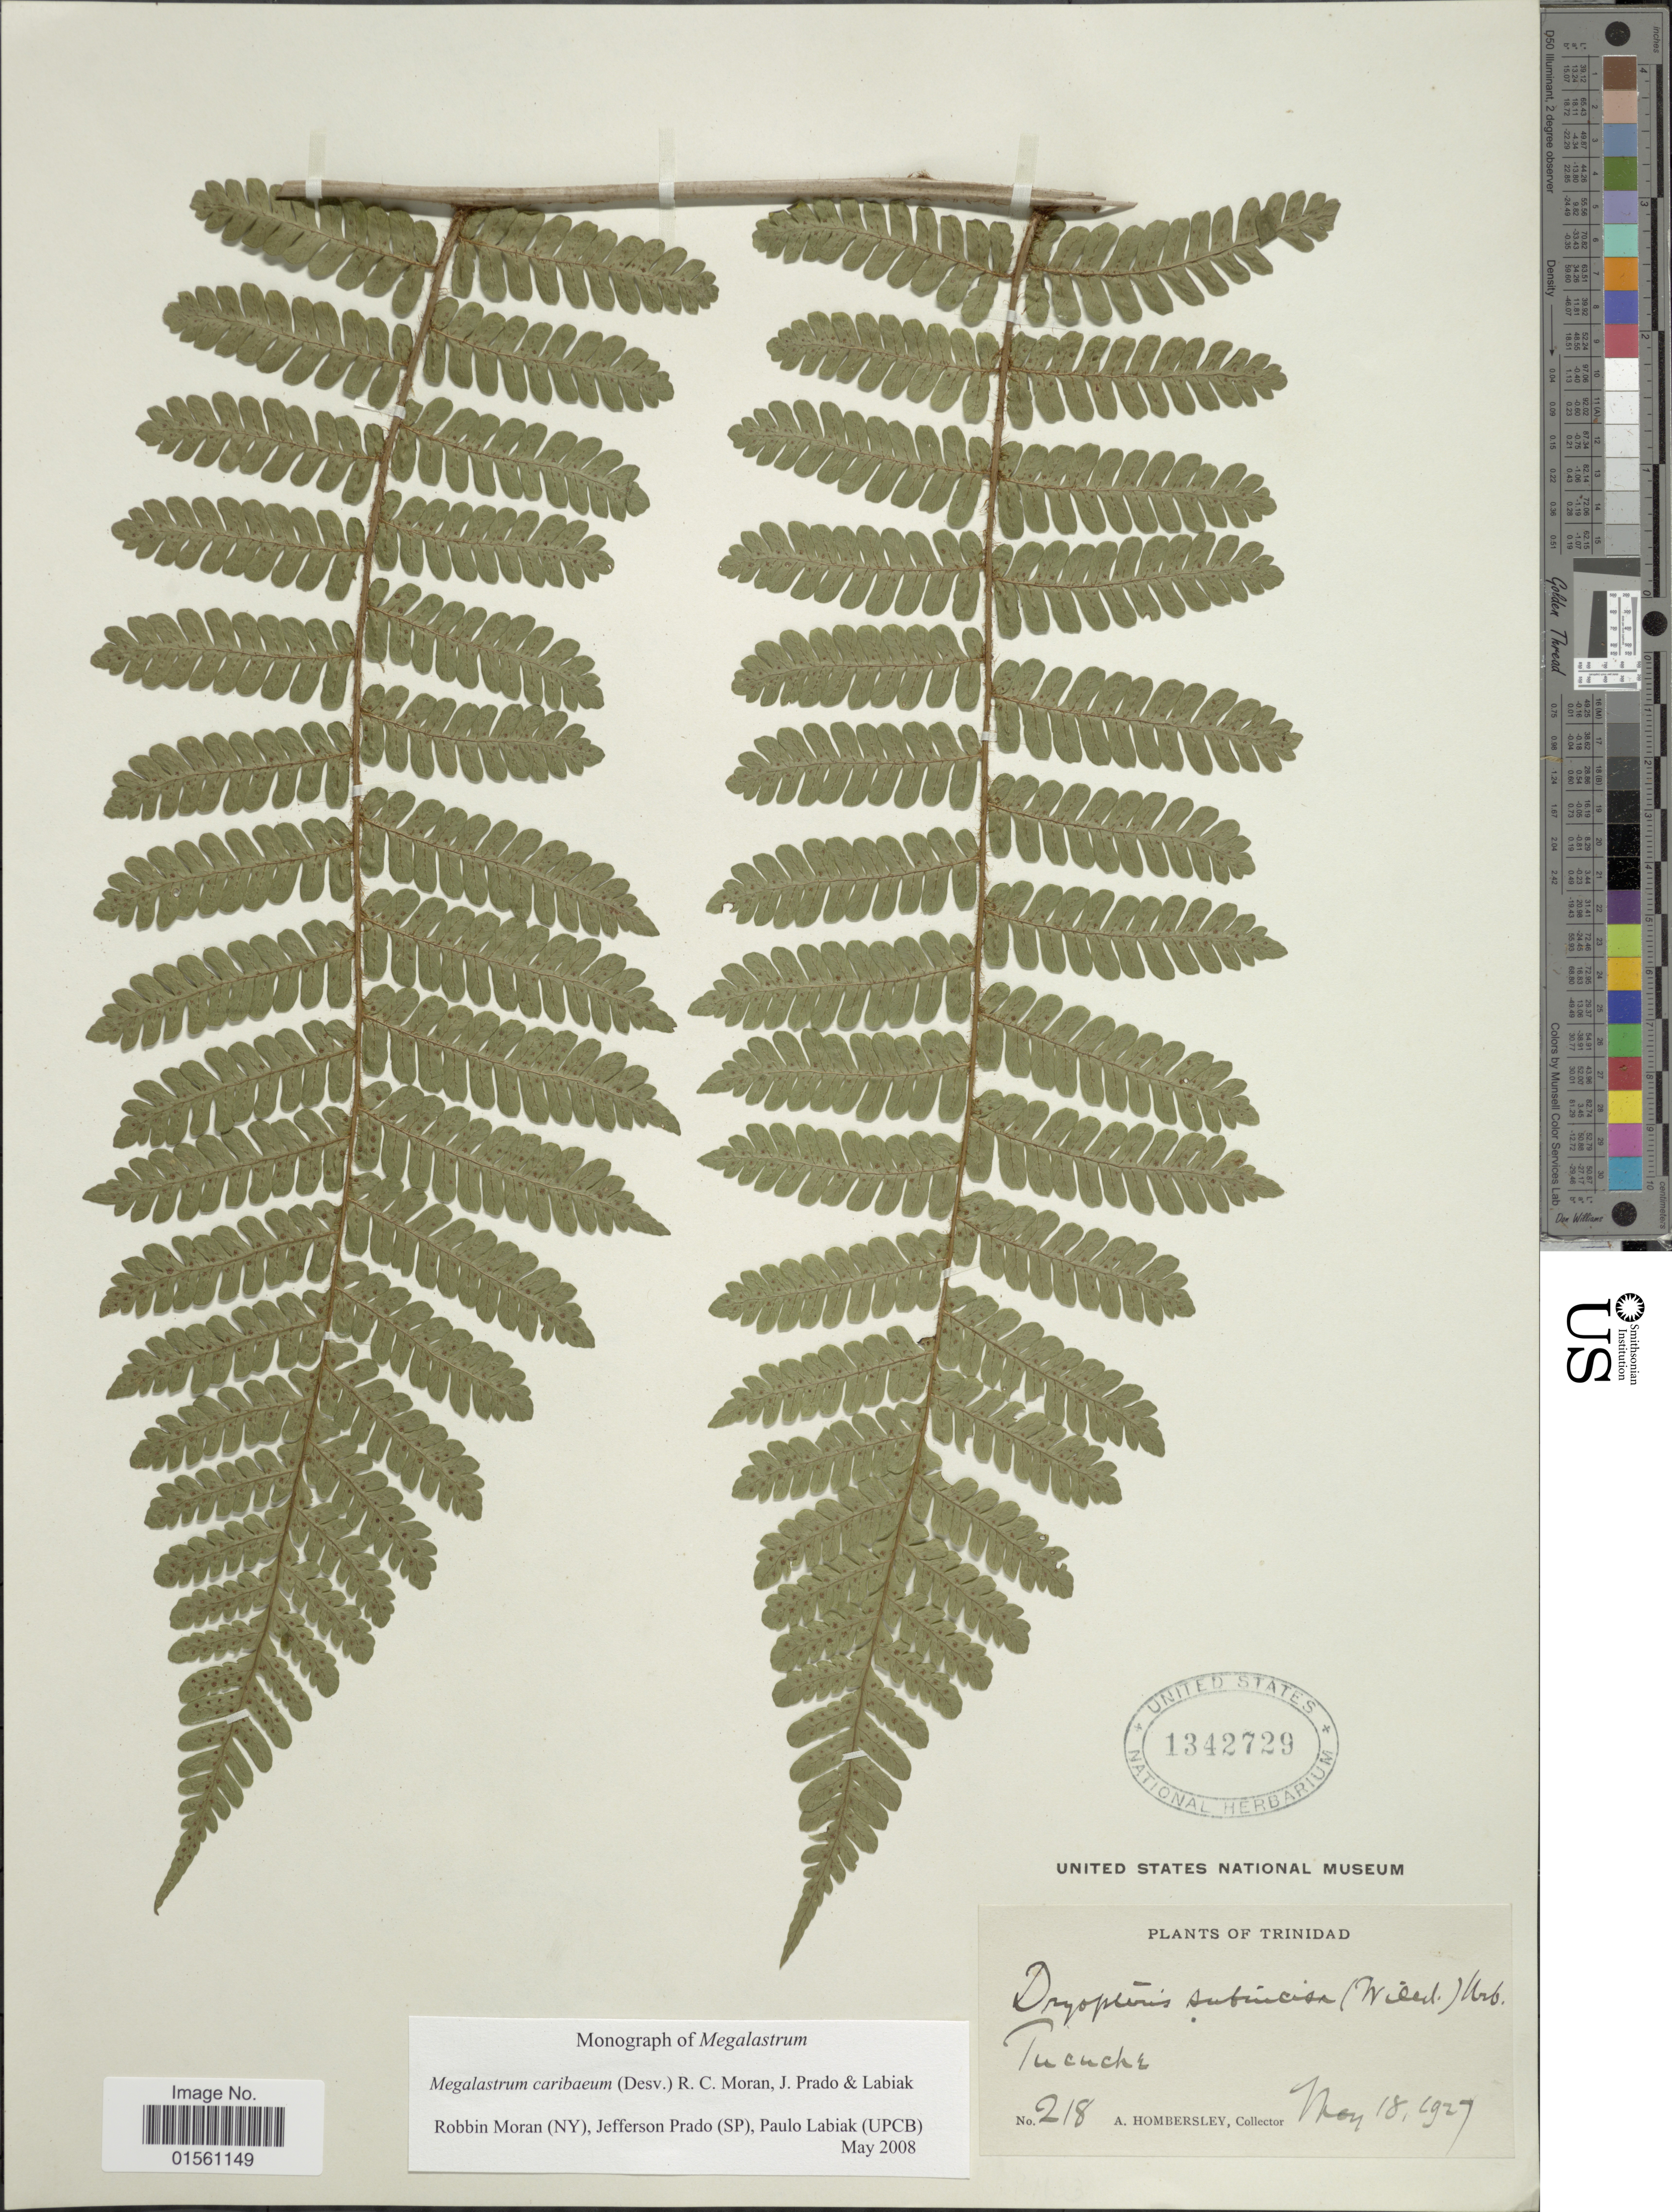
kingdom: Plantae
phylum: Tracheophyta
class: Polypodiopsida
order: Polypodiales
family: Dryopteridaceae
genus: Megalastrum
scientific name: Megalastrum caribaeum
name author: (Desv.) R.C. Moran et al.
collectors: A. Hombersley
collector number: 218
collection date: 1927-05-18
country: Trinidad and Tobago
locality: Tucuche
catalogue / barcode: US 1342729